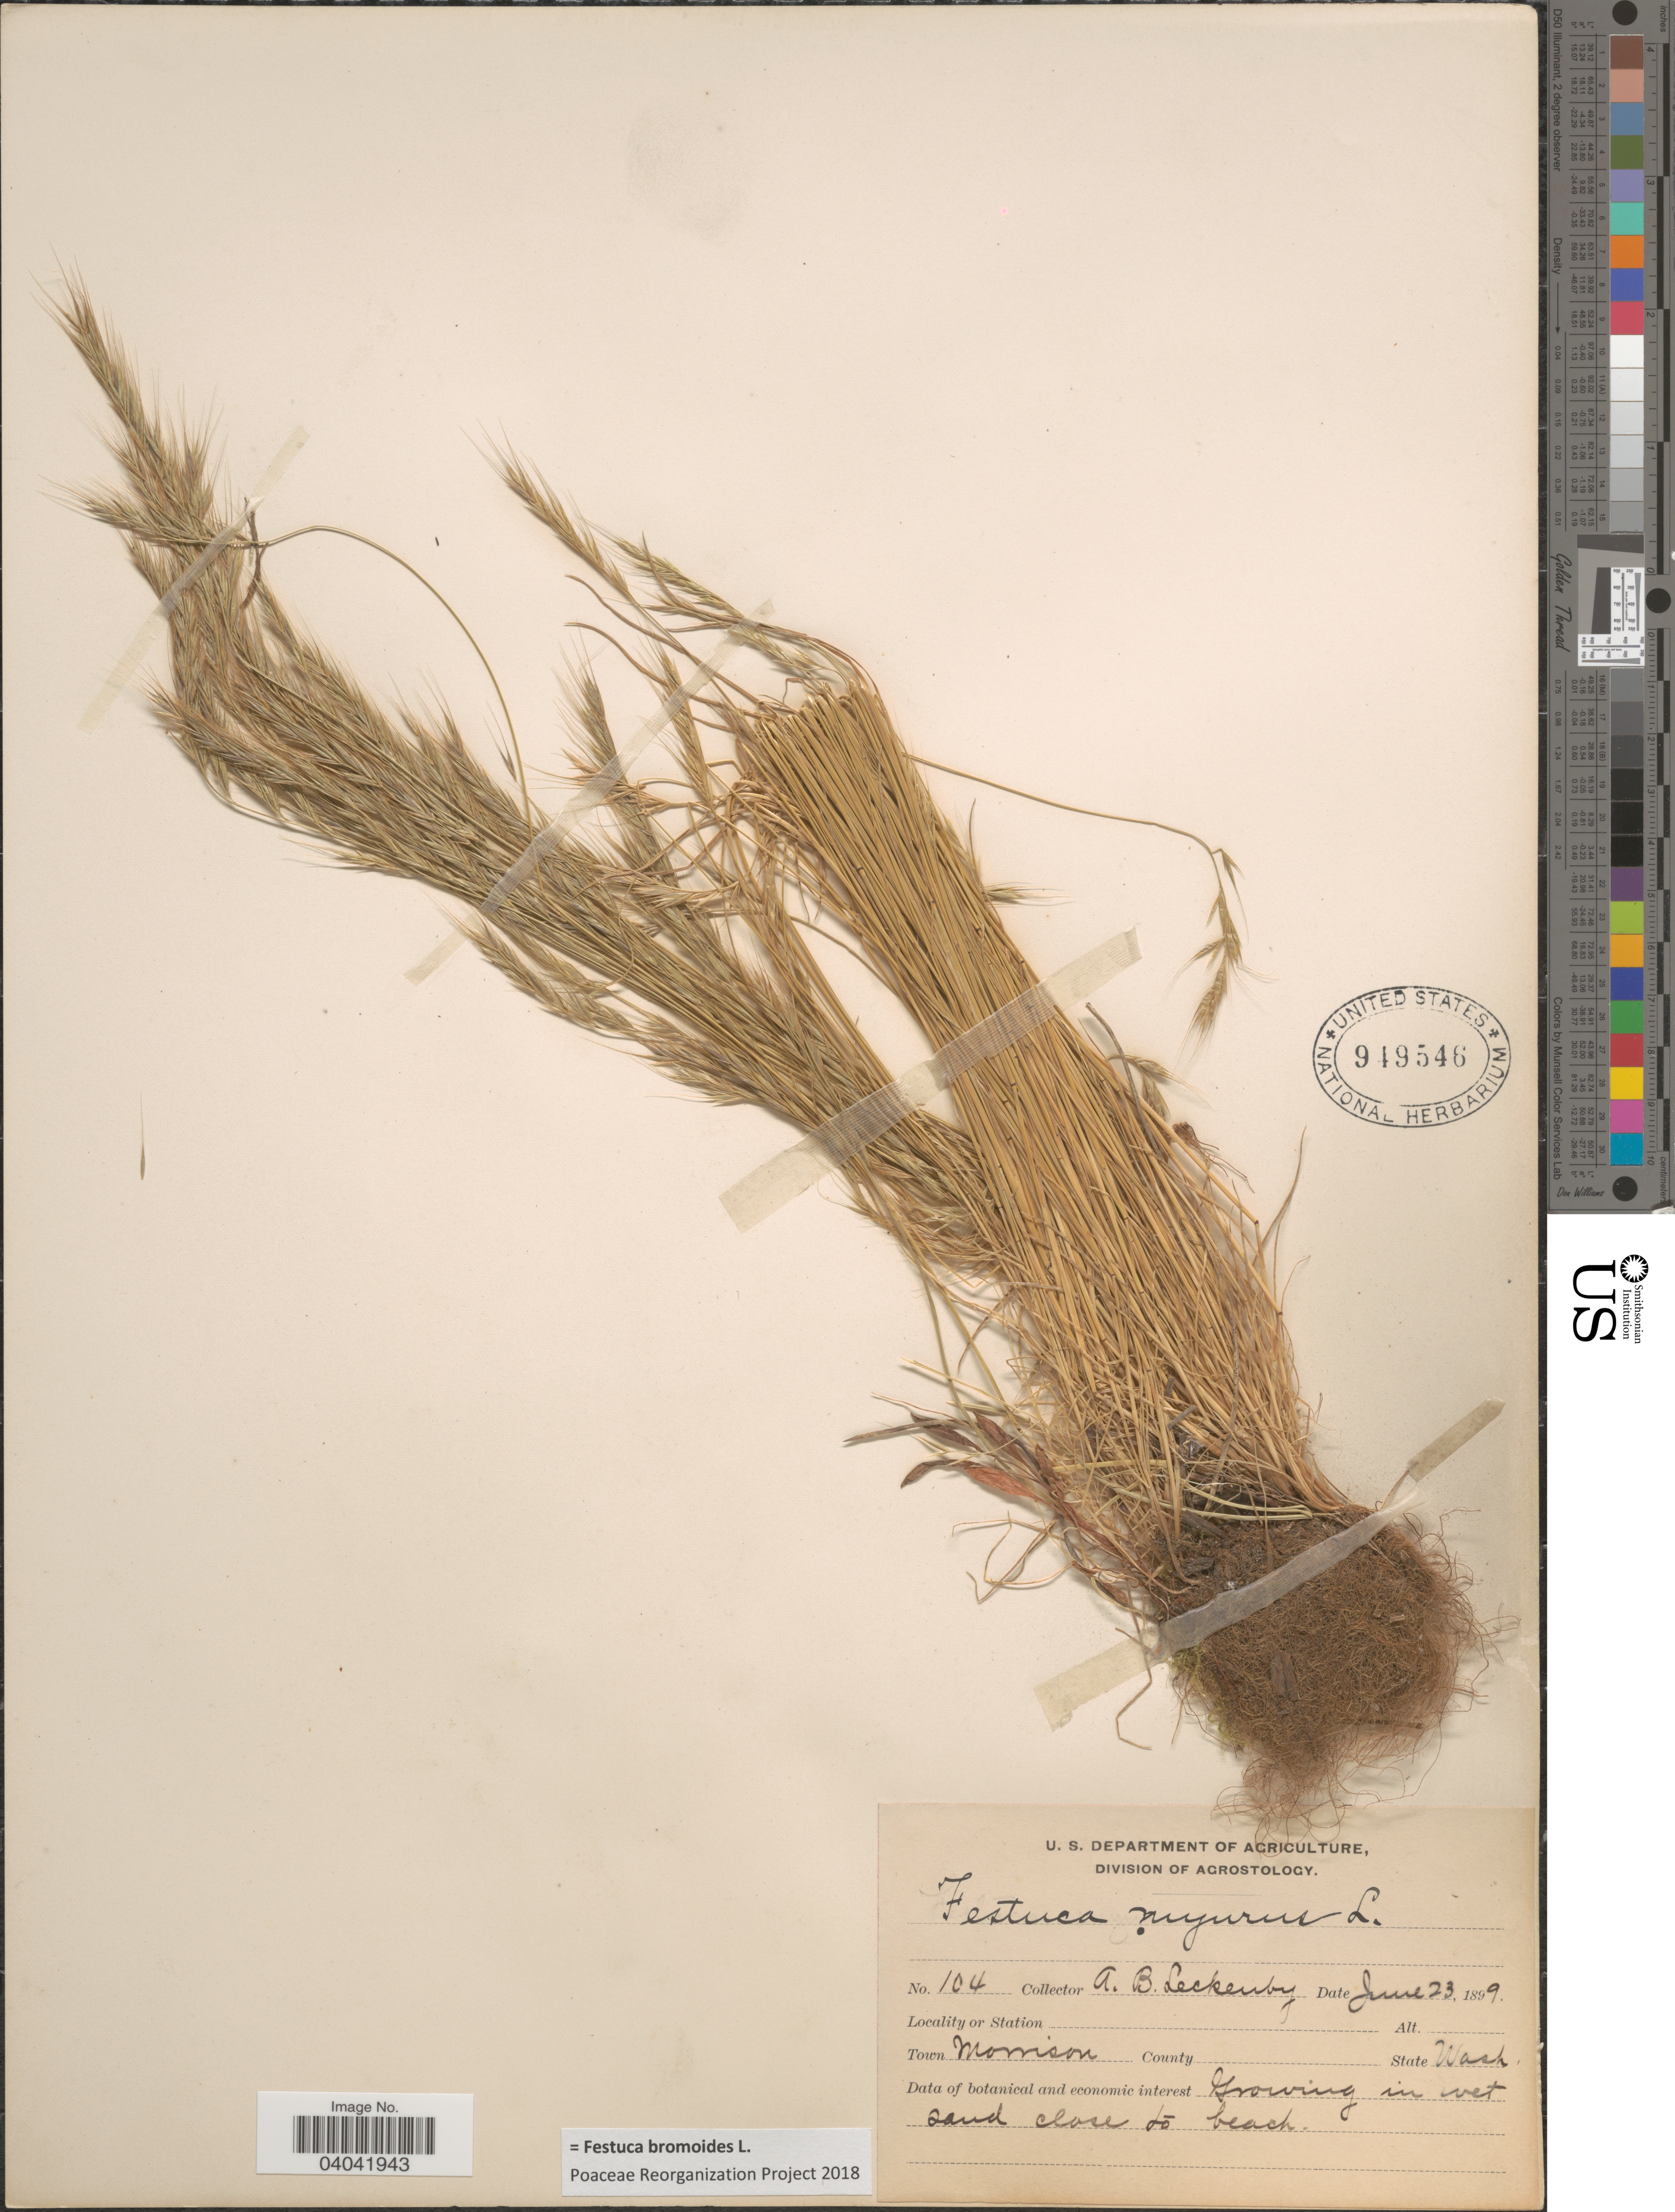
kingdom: Plantae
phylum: Tracheophyta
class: Liliopsida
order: Poales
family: Poaceae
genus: Festuca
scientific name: Festuca bromoides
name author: L.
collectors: A. Leckenby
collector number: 104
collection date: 1899-06-23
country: United States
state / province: Washington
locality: Town Morrison.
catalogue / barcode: US 949546